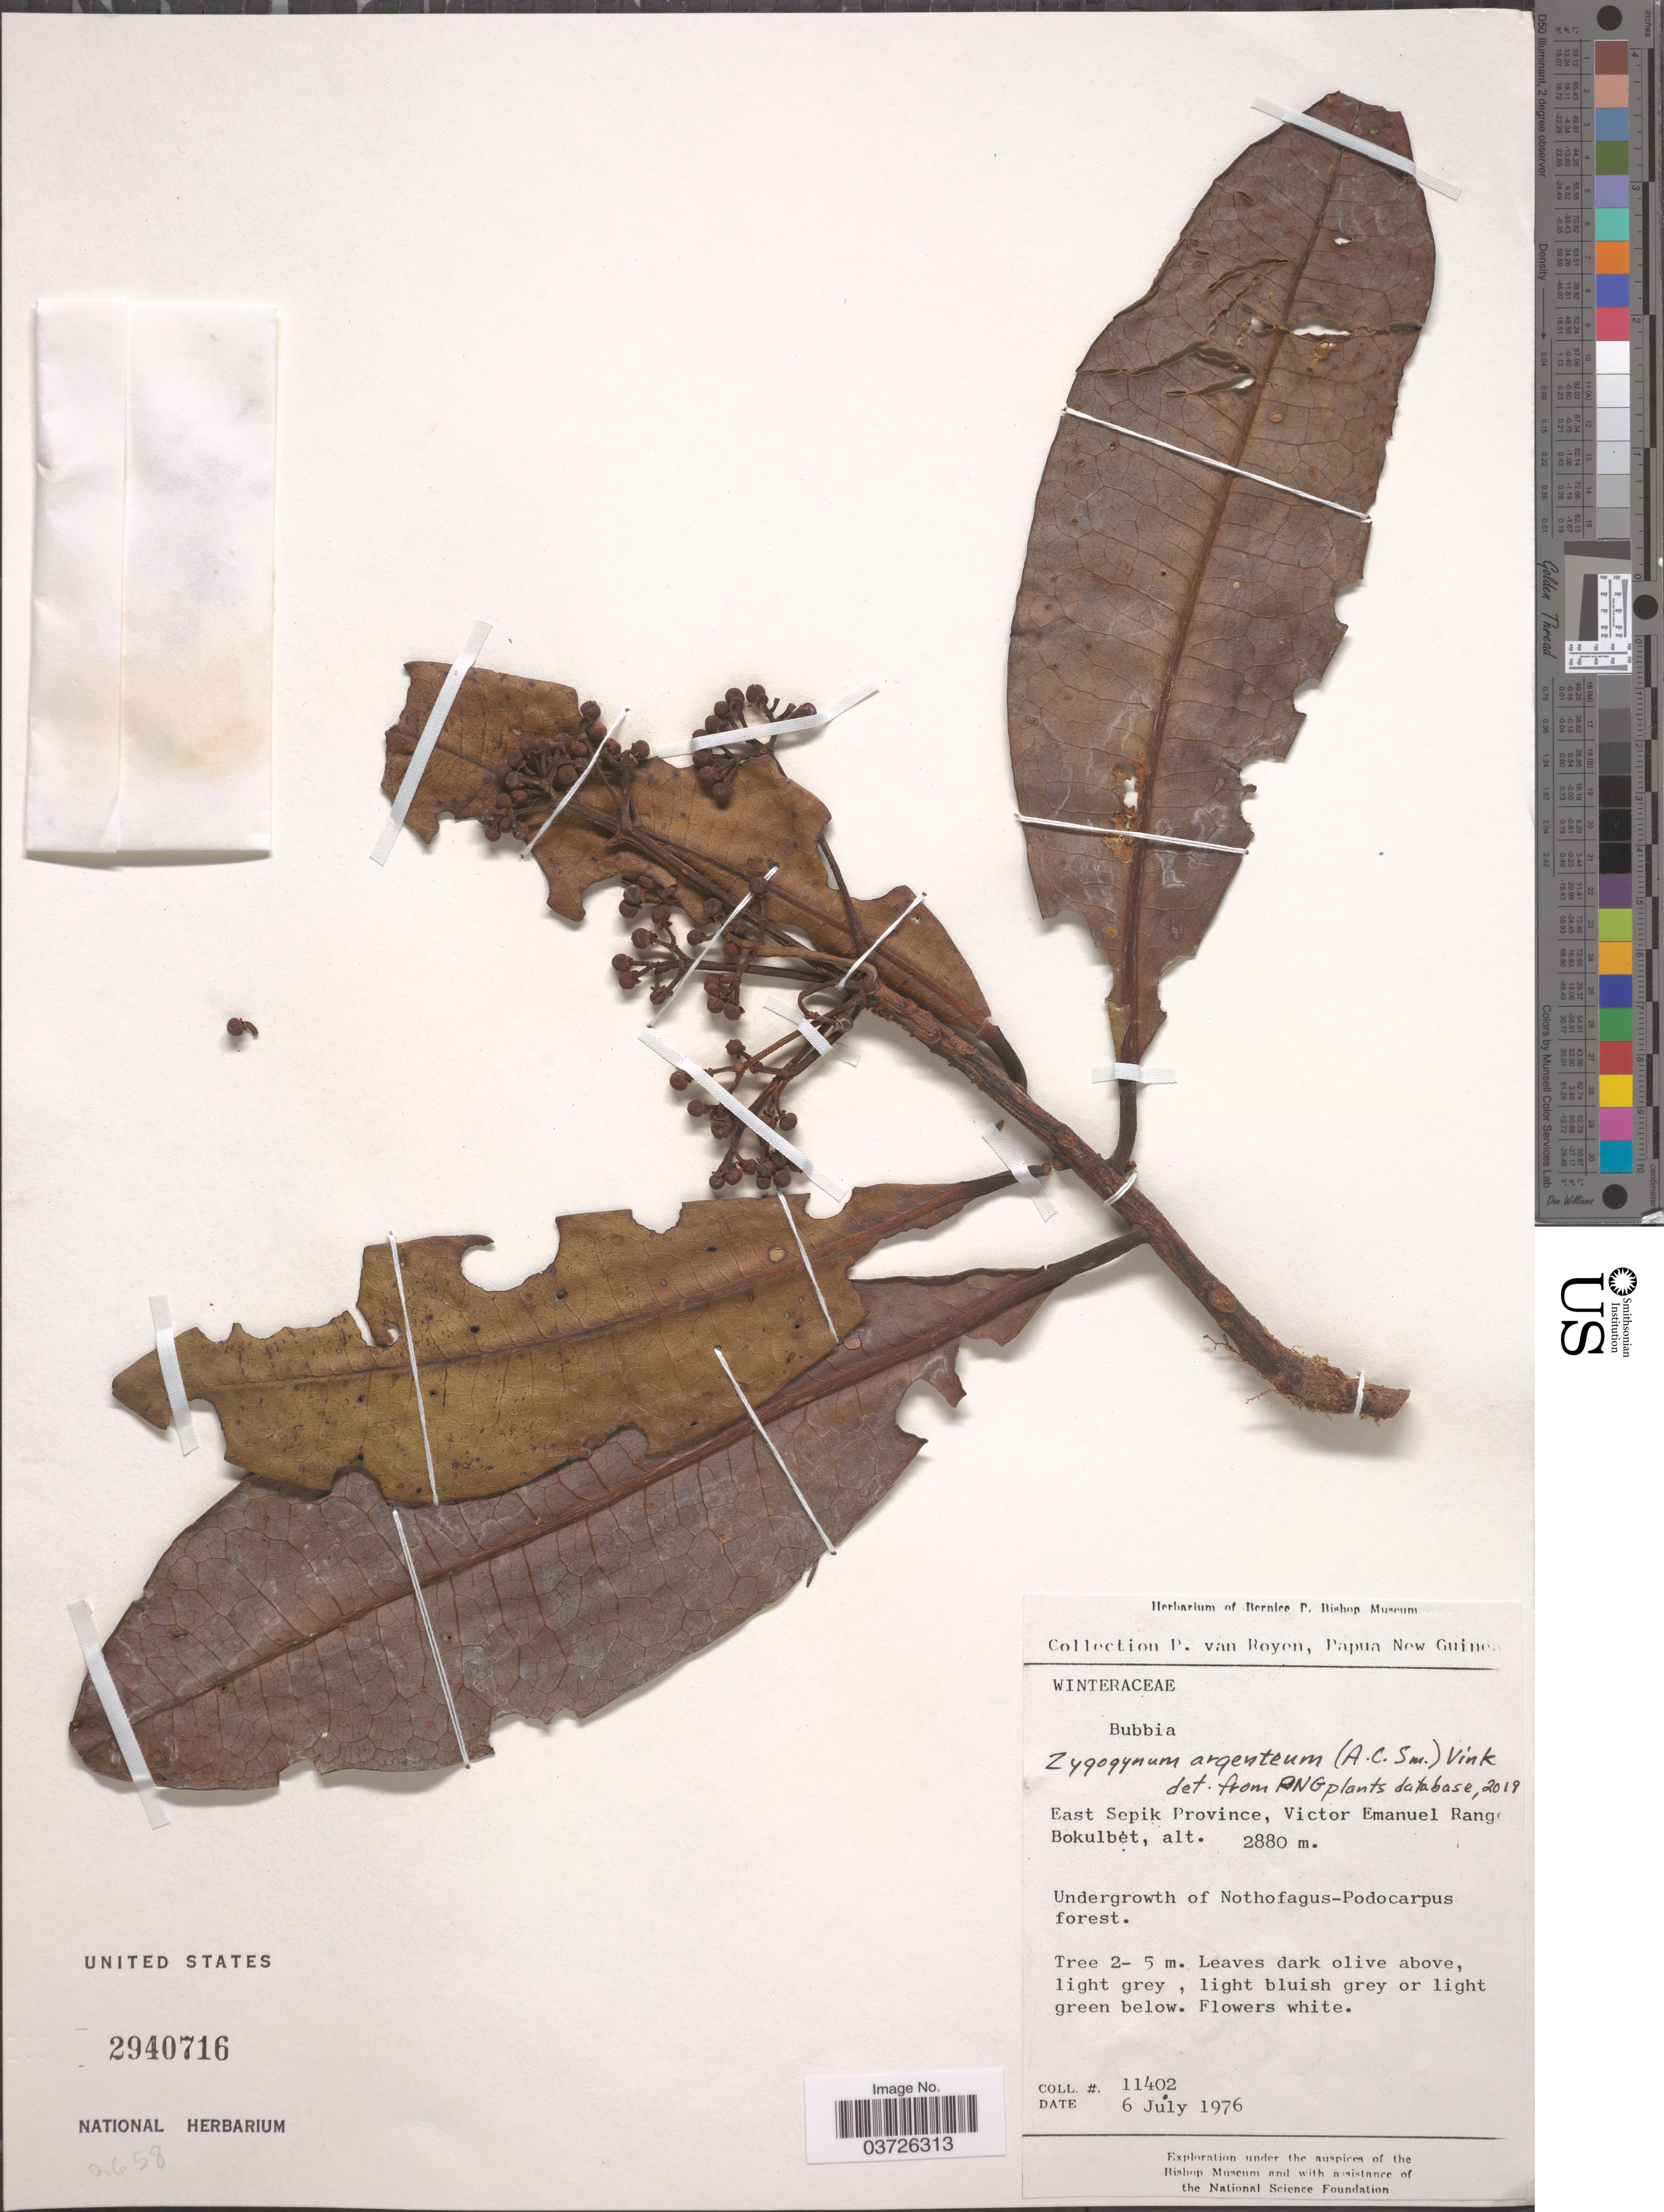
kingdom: Plantae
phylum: Tracheophyta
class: Magnoliopsida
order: Canellales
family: Winteraceae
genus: Zygogynum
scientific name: Zygogynum argenteum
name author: (A.C. Sm.) Vink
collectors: P. van Royen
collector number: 11402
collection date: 1976-07-06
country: Papua New Guinea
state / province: East Sepik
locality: Victor Emanuel Rang [illegible text] Bokulbét.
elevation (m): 2880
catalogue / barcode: US 2940716